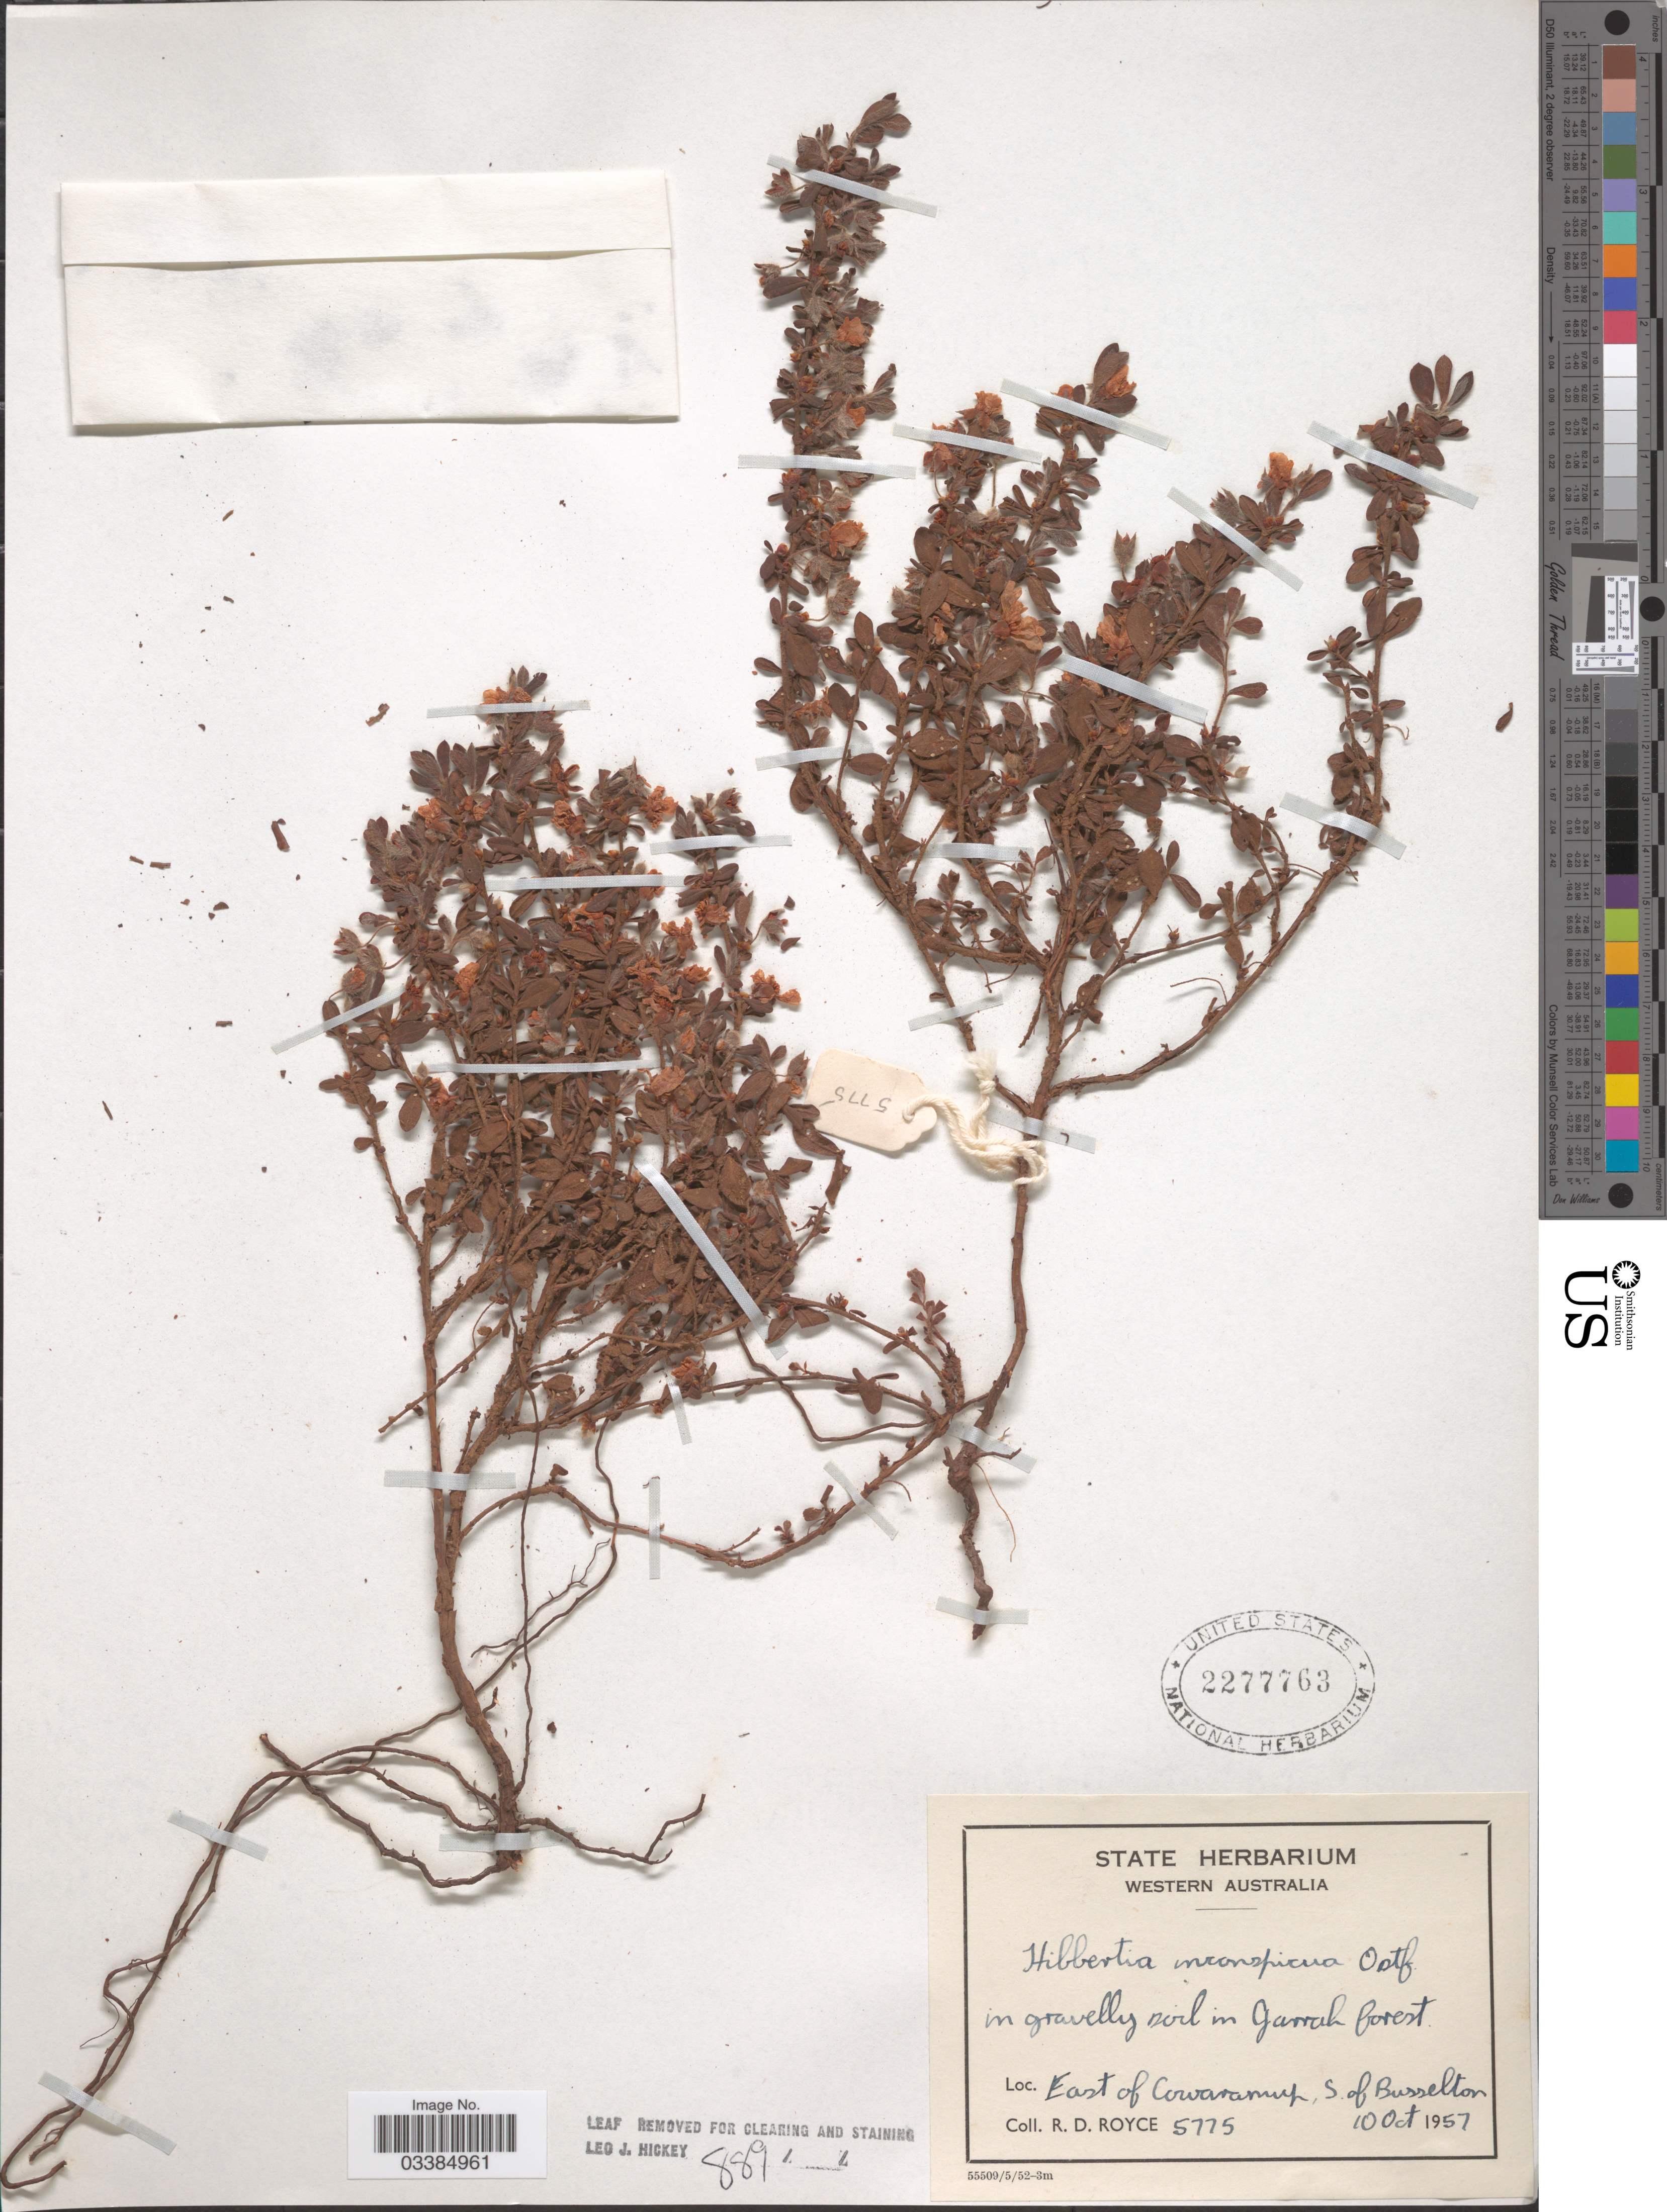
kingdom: Plantae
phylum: Tracheophyta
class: Magnoliopsida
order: Dilleniales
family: Dilleniaceae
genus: Hibbertia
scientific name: Hibbertia inconspicua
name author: Ostenf.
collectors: R. Royce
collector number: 5775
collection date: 1957-10-10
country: Australia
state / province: Western Australia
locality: East of Cowaramup, S. of Busselton.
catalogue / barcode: US 2277763